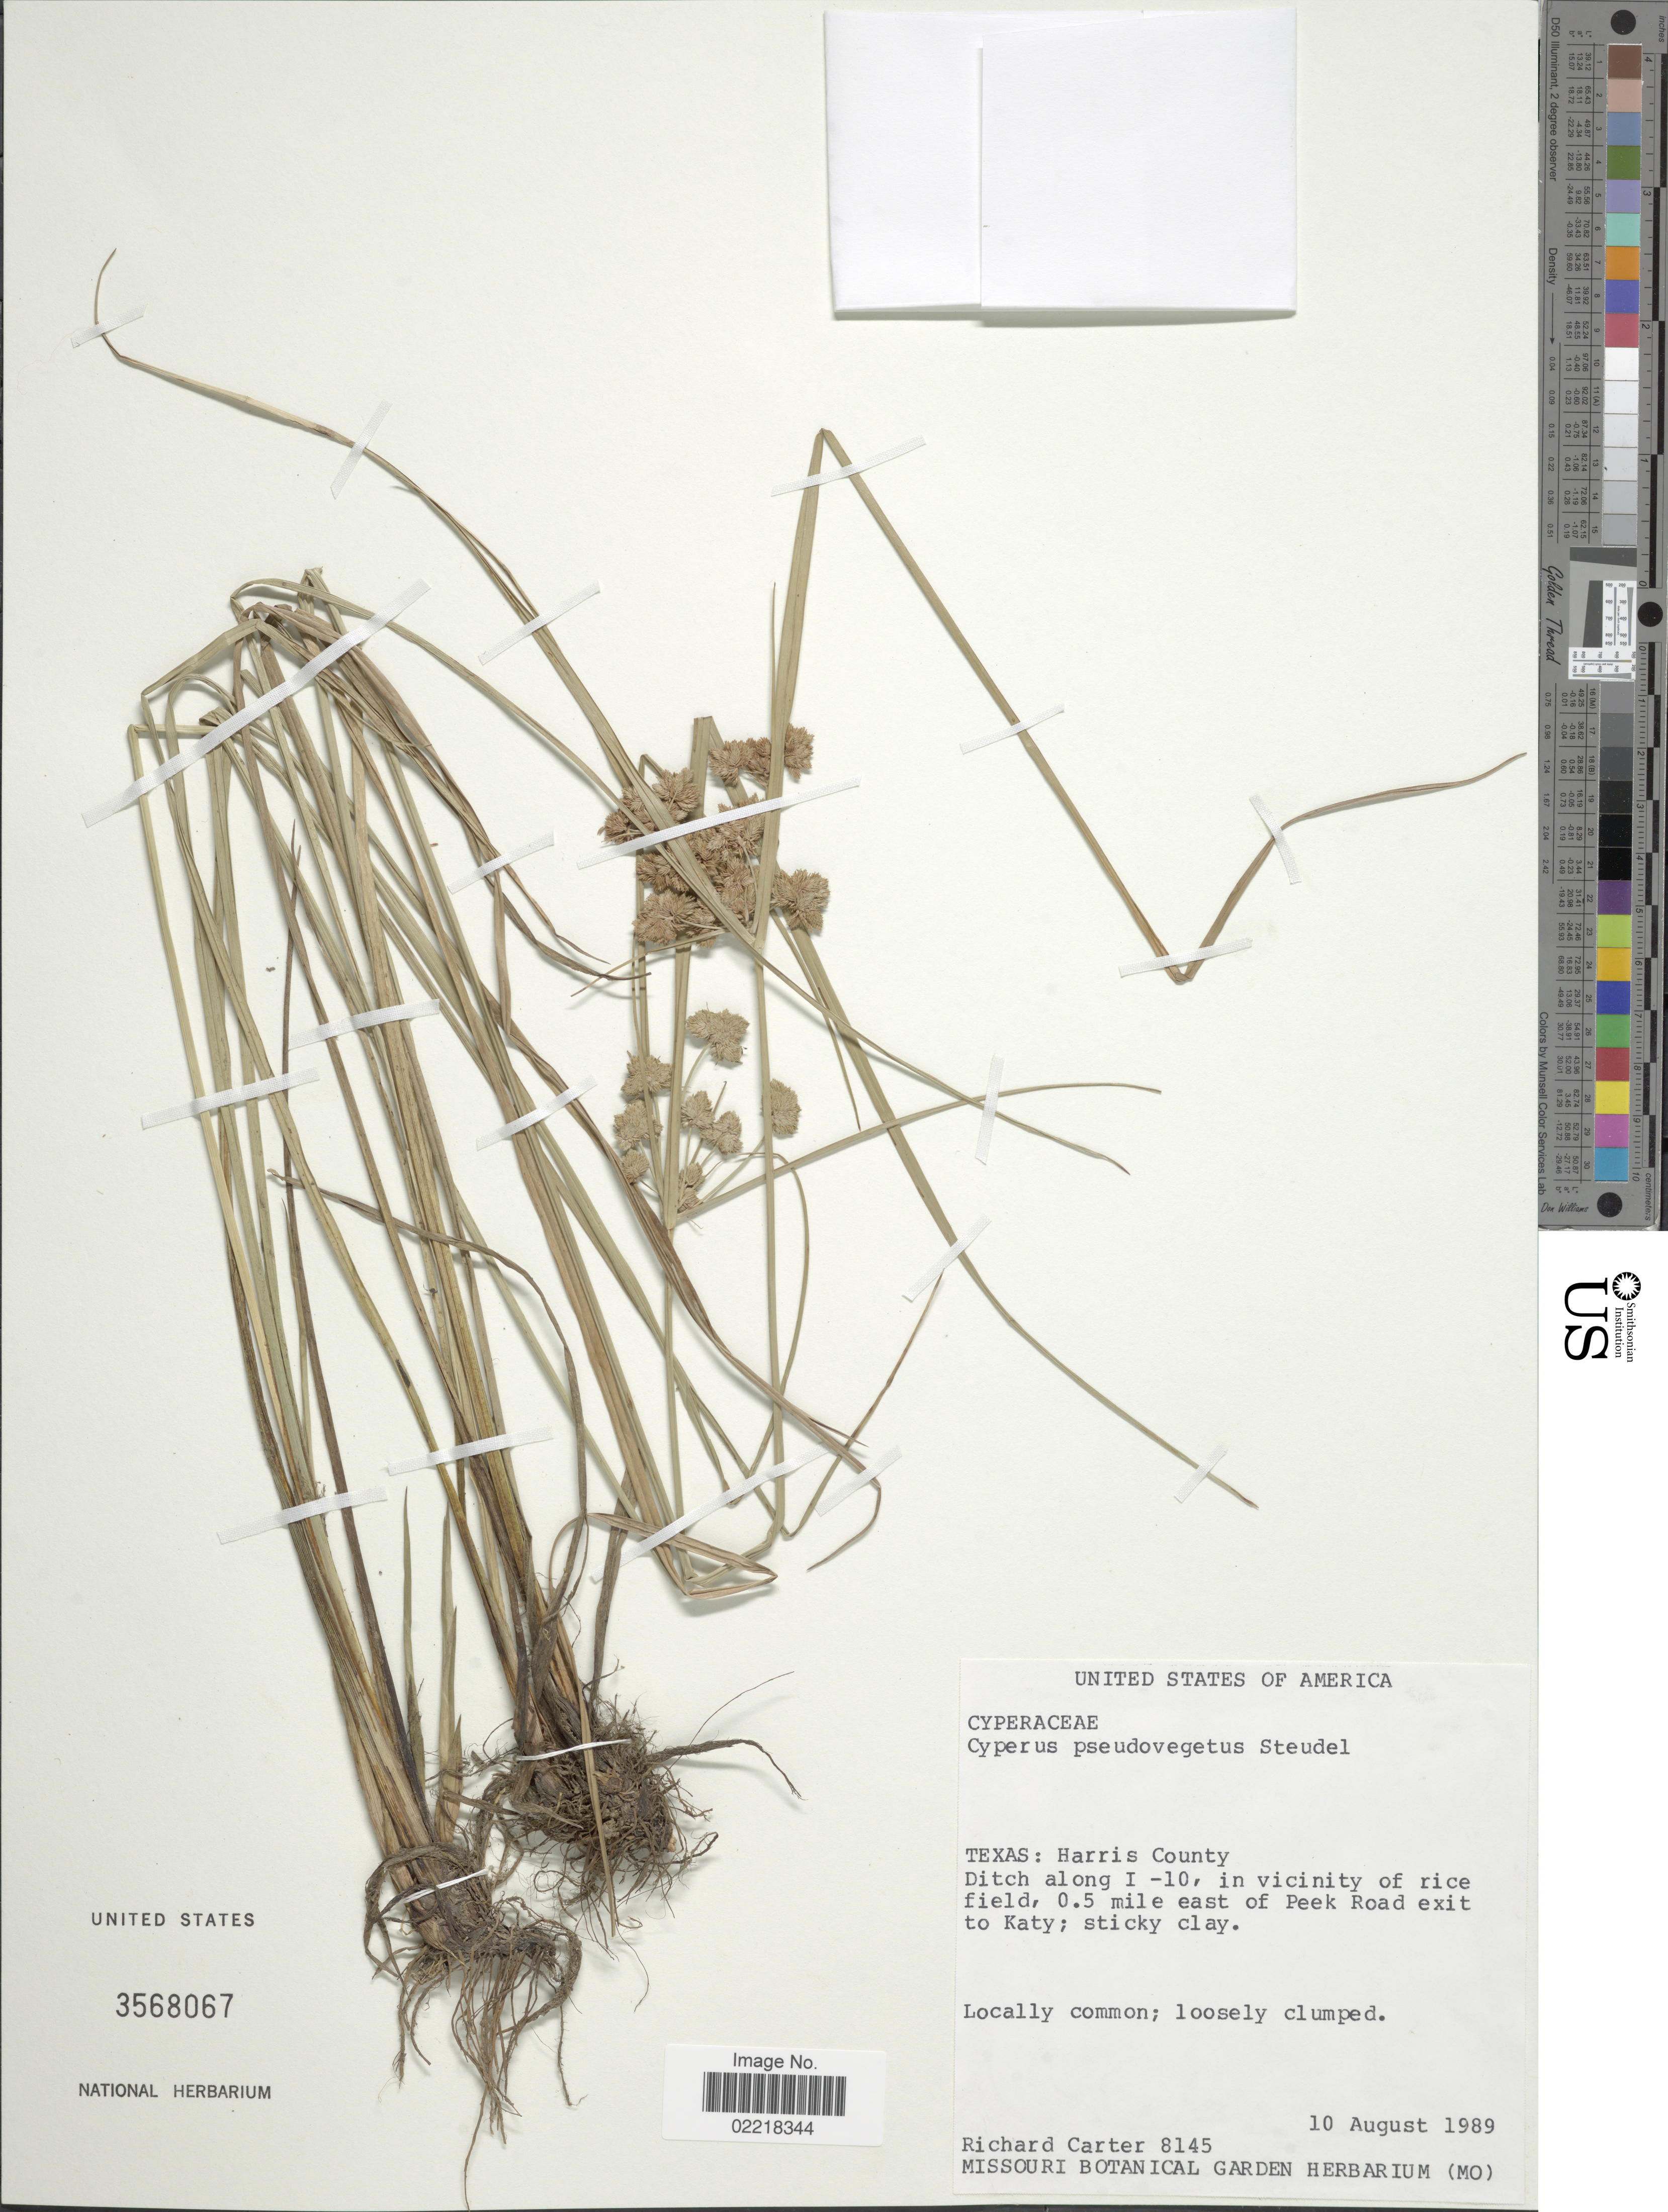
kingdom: Plantae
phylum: Tracheophyta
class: Liliopsida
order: Poales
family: Cyperaceae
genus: Cyperus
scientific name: Cyperus pseudovegetus Steud.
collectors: R. Carter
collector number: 8145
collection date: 1989-08-10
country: United States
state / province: Texas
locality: Harris County, ditch along I-10, vicinity of rice field, 0.5 miles east of Peek Road exit to Katy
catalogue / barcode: US 3568067